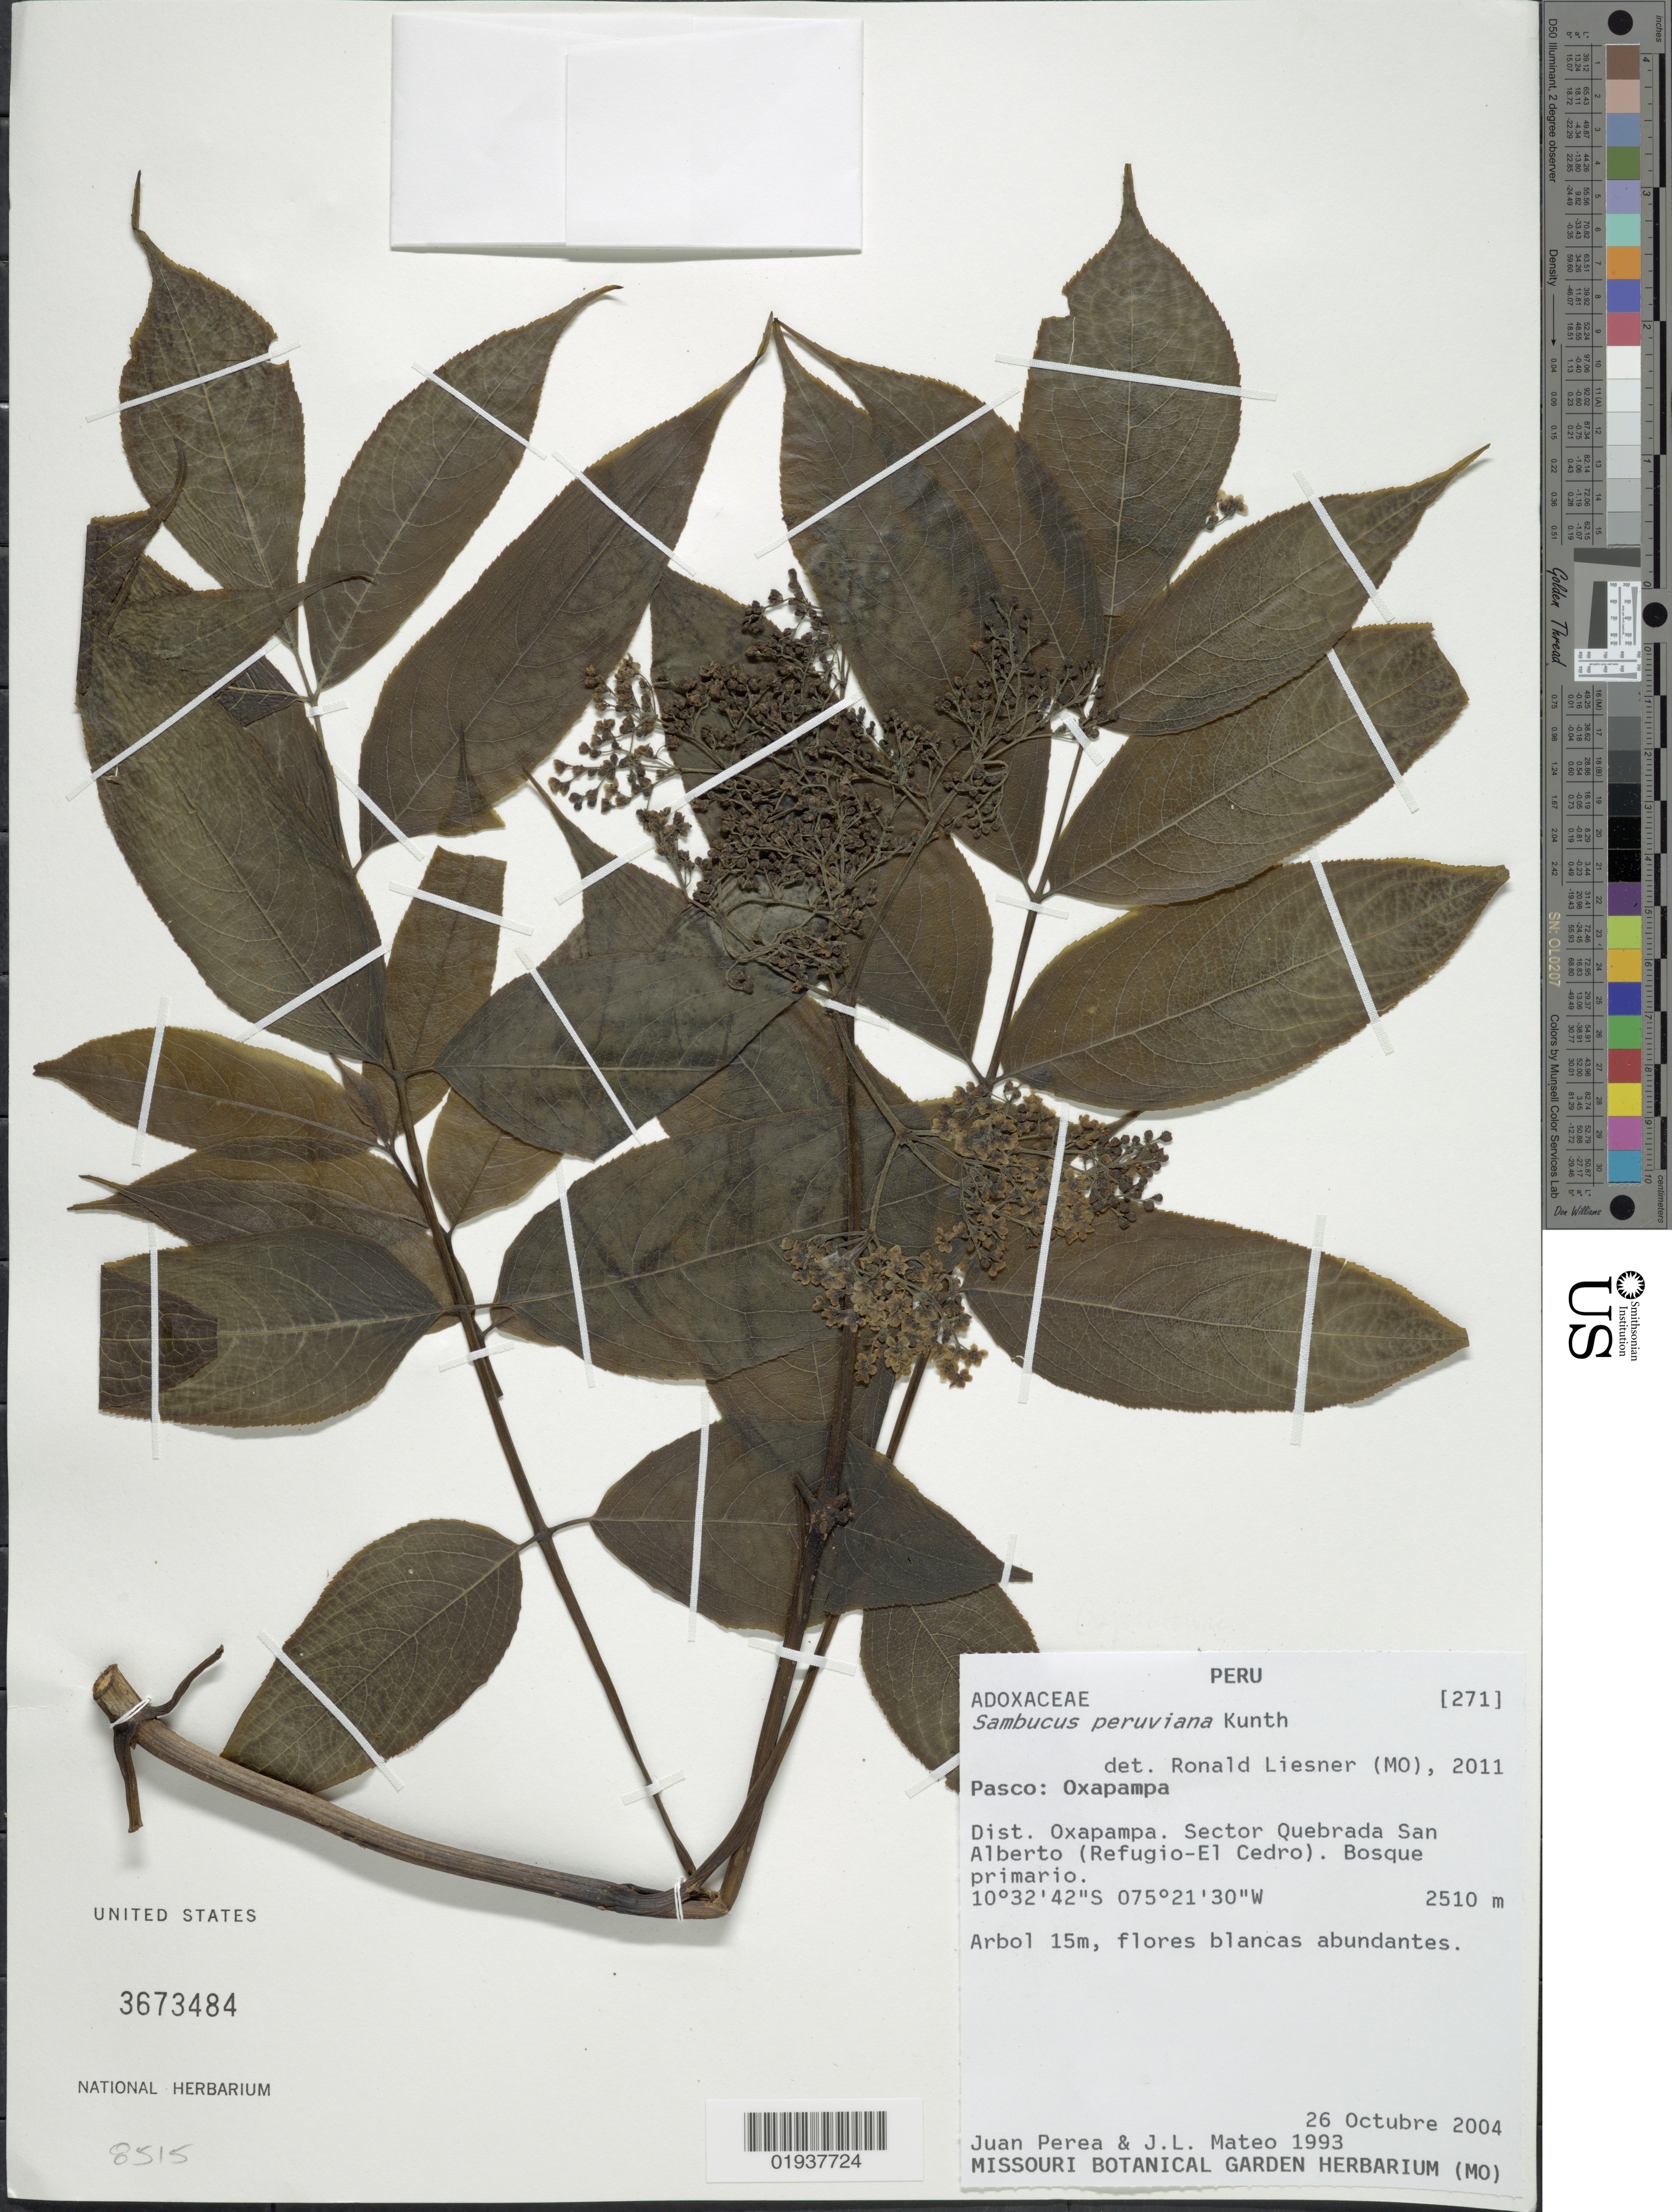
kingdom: Plantae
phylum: Tracheophyta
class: Magnoliopsida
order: Dipsacales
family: Viburnaceae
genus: Sambucus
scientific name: Sambucus peruviana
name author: Kunth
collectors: J. Perea & J. Mateo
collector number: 1993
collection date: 2004-10-26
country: Peru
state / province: Pasco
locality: Oxapampa, Dist. Oxapampa. Sector Quebrada San Alberto (Refugio-El Cedro).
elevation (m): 2510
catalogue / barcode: US 3673484